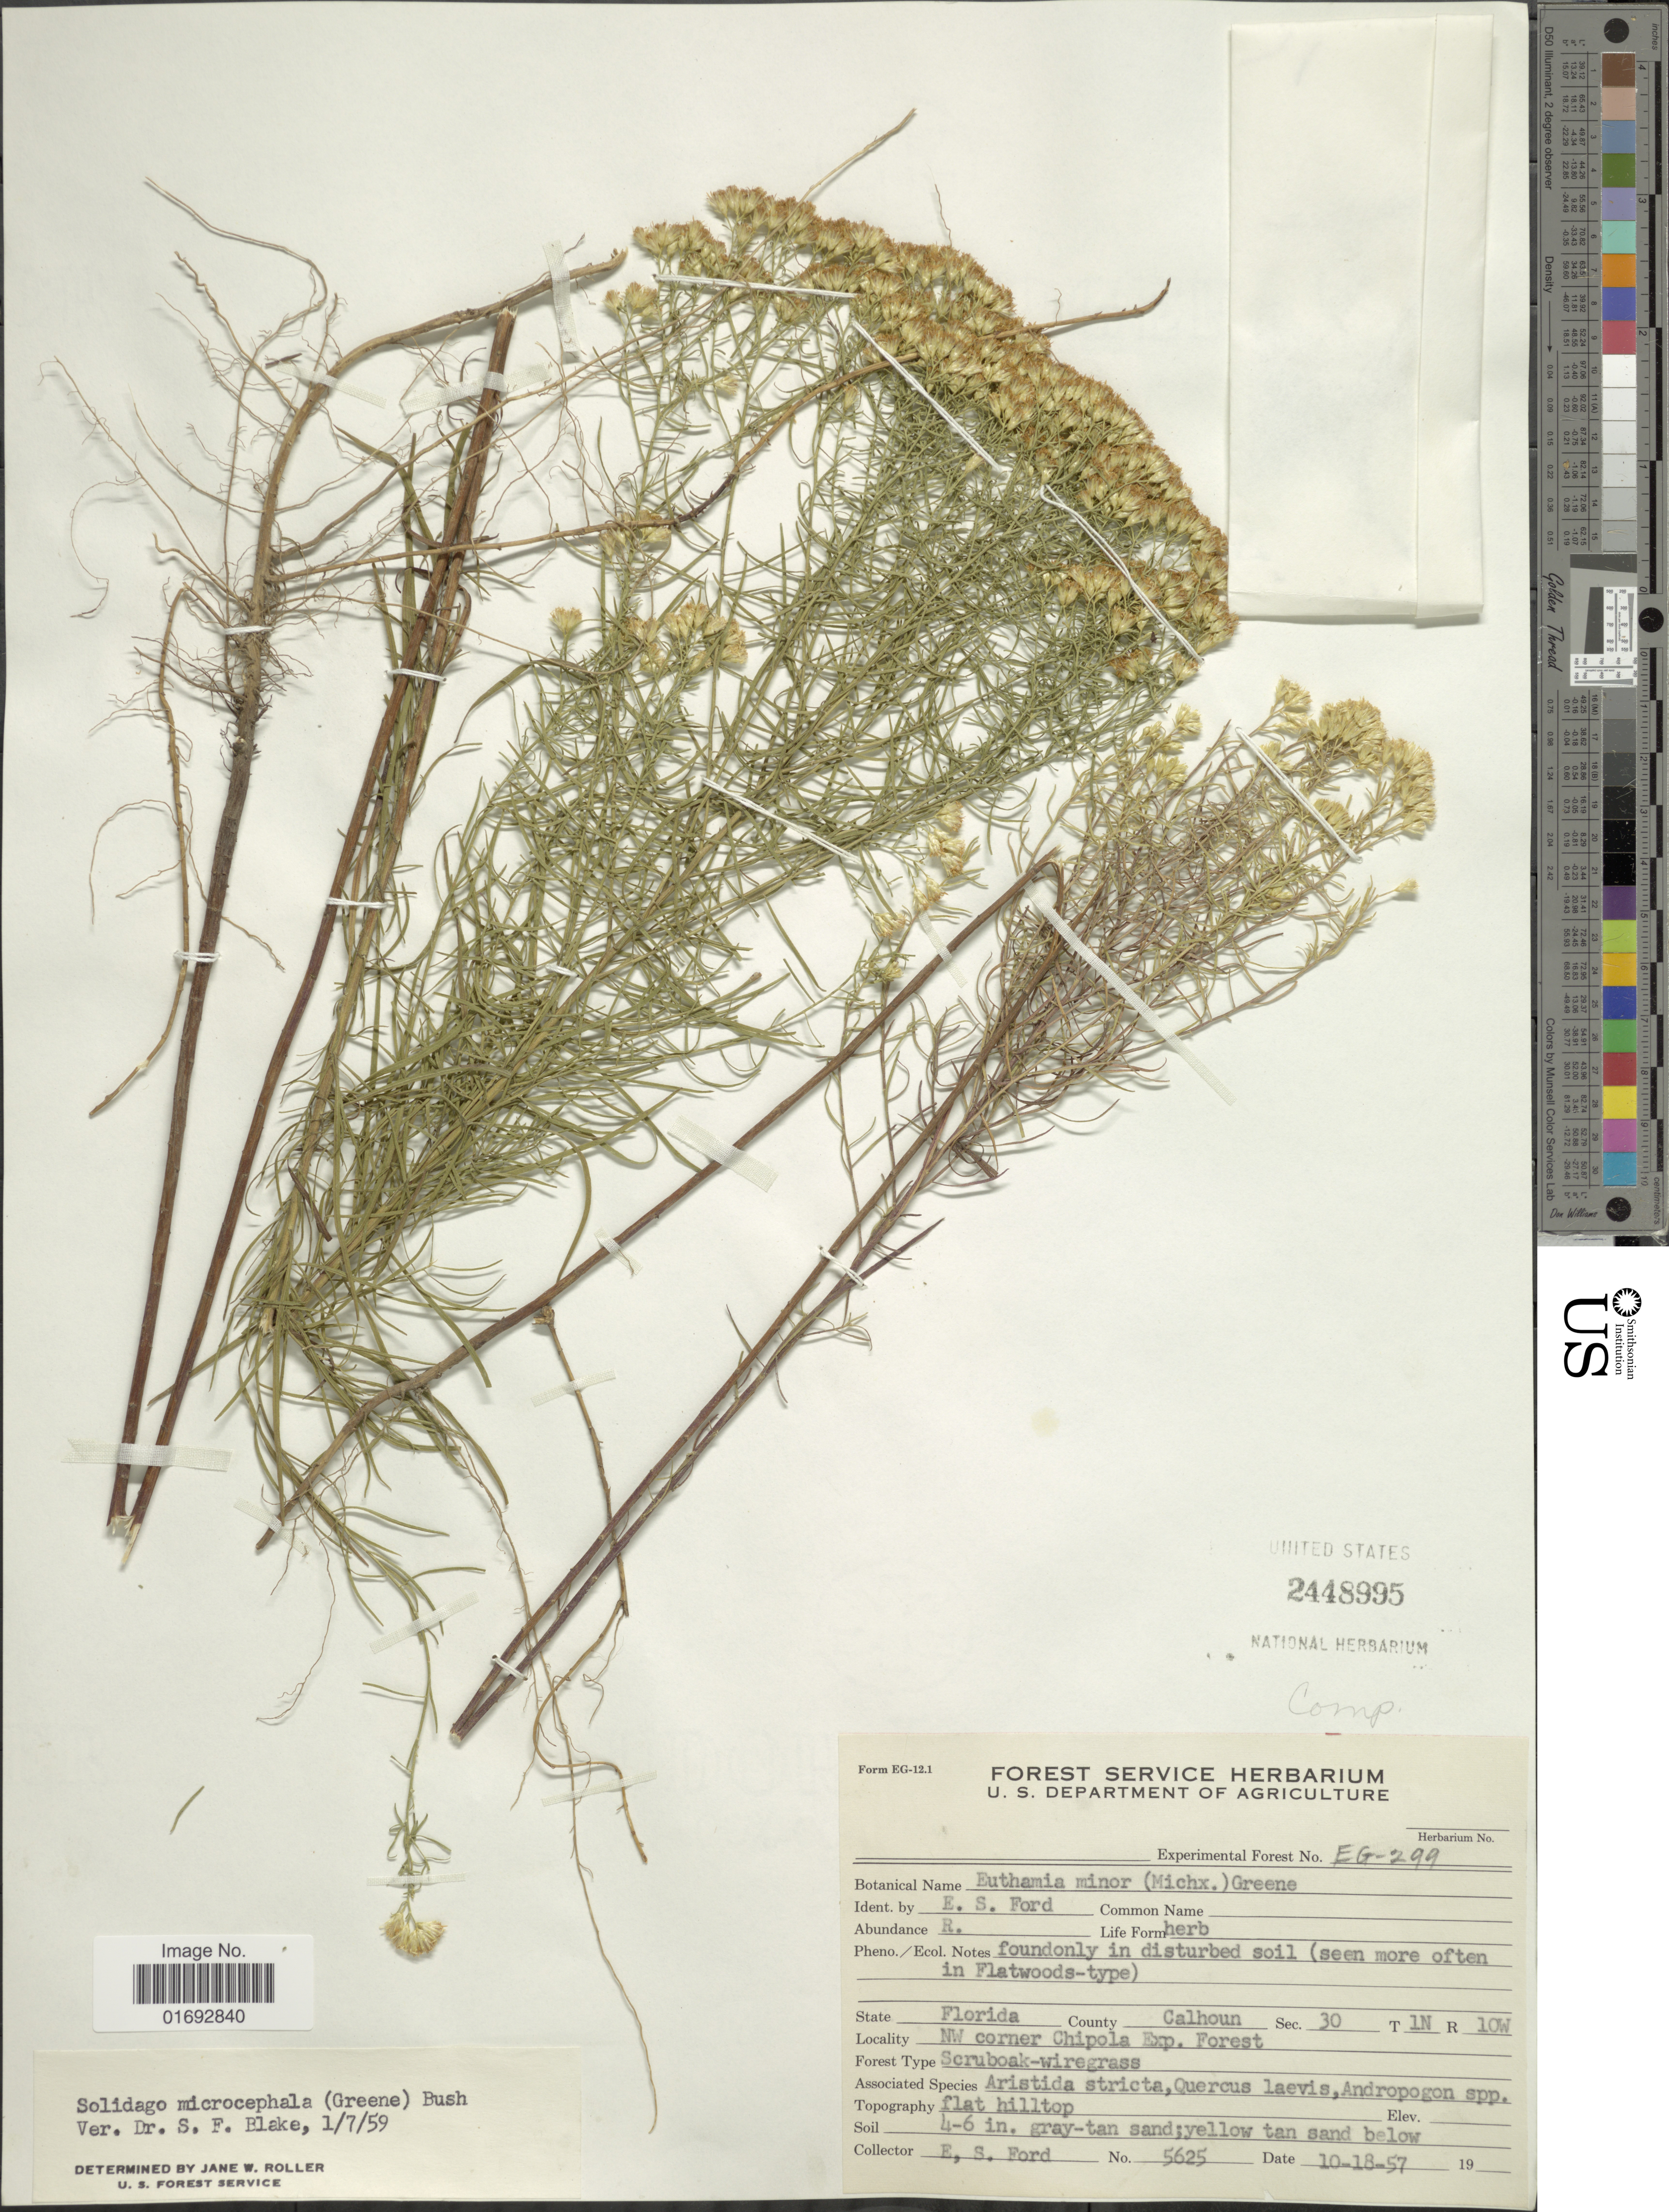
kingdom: Plantae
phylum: Tracheophyta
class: Magnoliopsida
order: Asterales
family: Asteraceae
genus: Euthamia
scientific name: Euthamia tenuifolia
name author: (Pursh) Nutt.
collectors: E. Ford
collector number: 5625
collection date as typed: Transcribed d/m/y: 18/10/57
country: United States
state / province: Florida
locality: County Calhoun, Sec 30 T1N R10W, NW corner Chipola Exp. Forest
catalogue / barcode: US 2448995